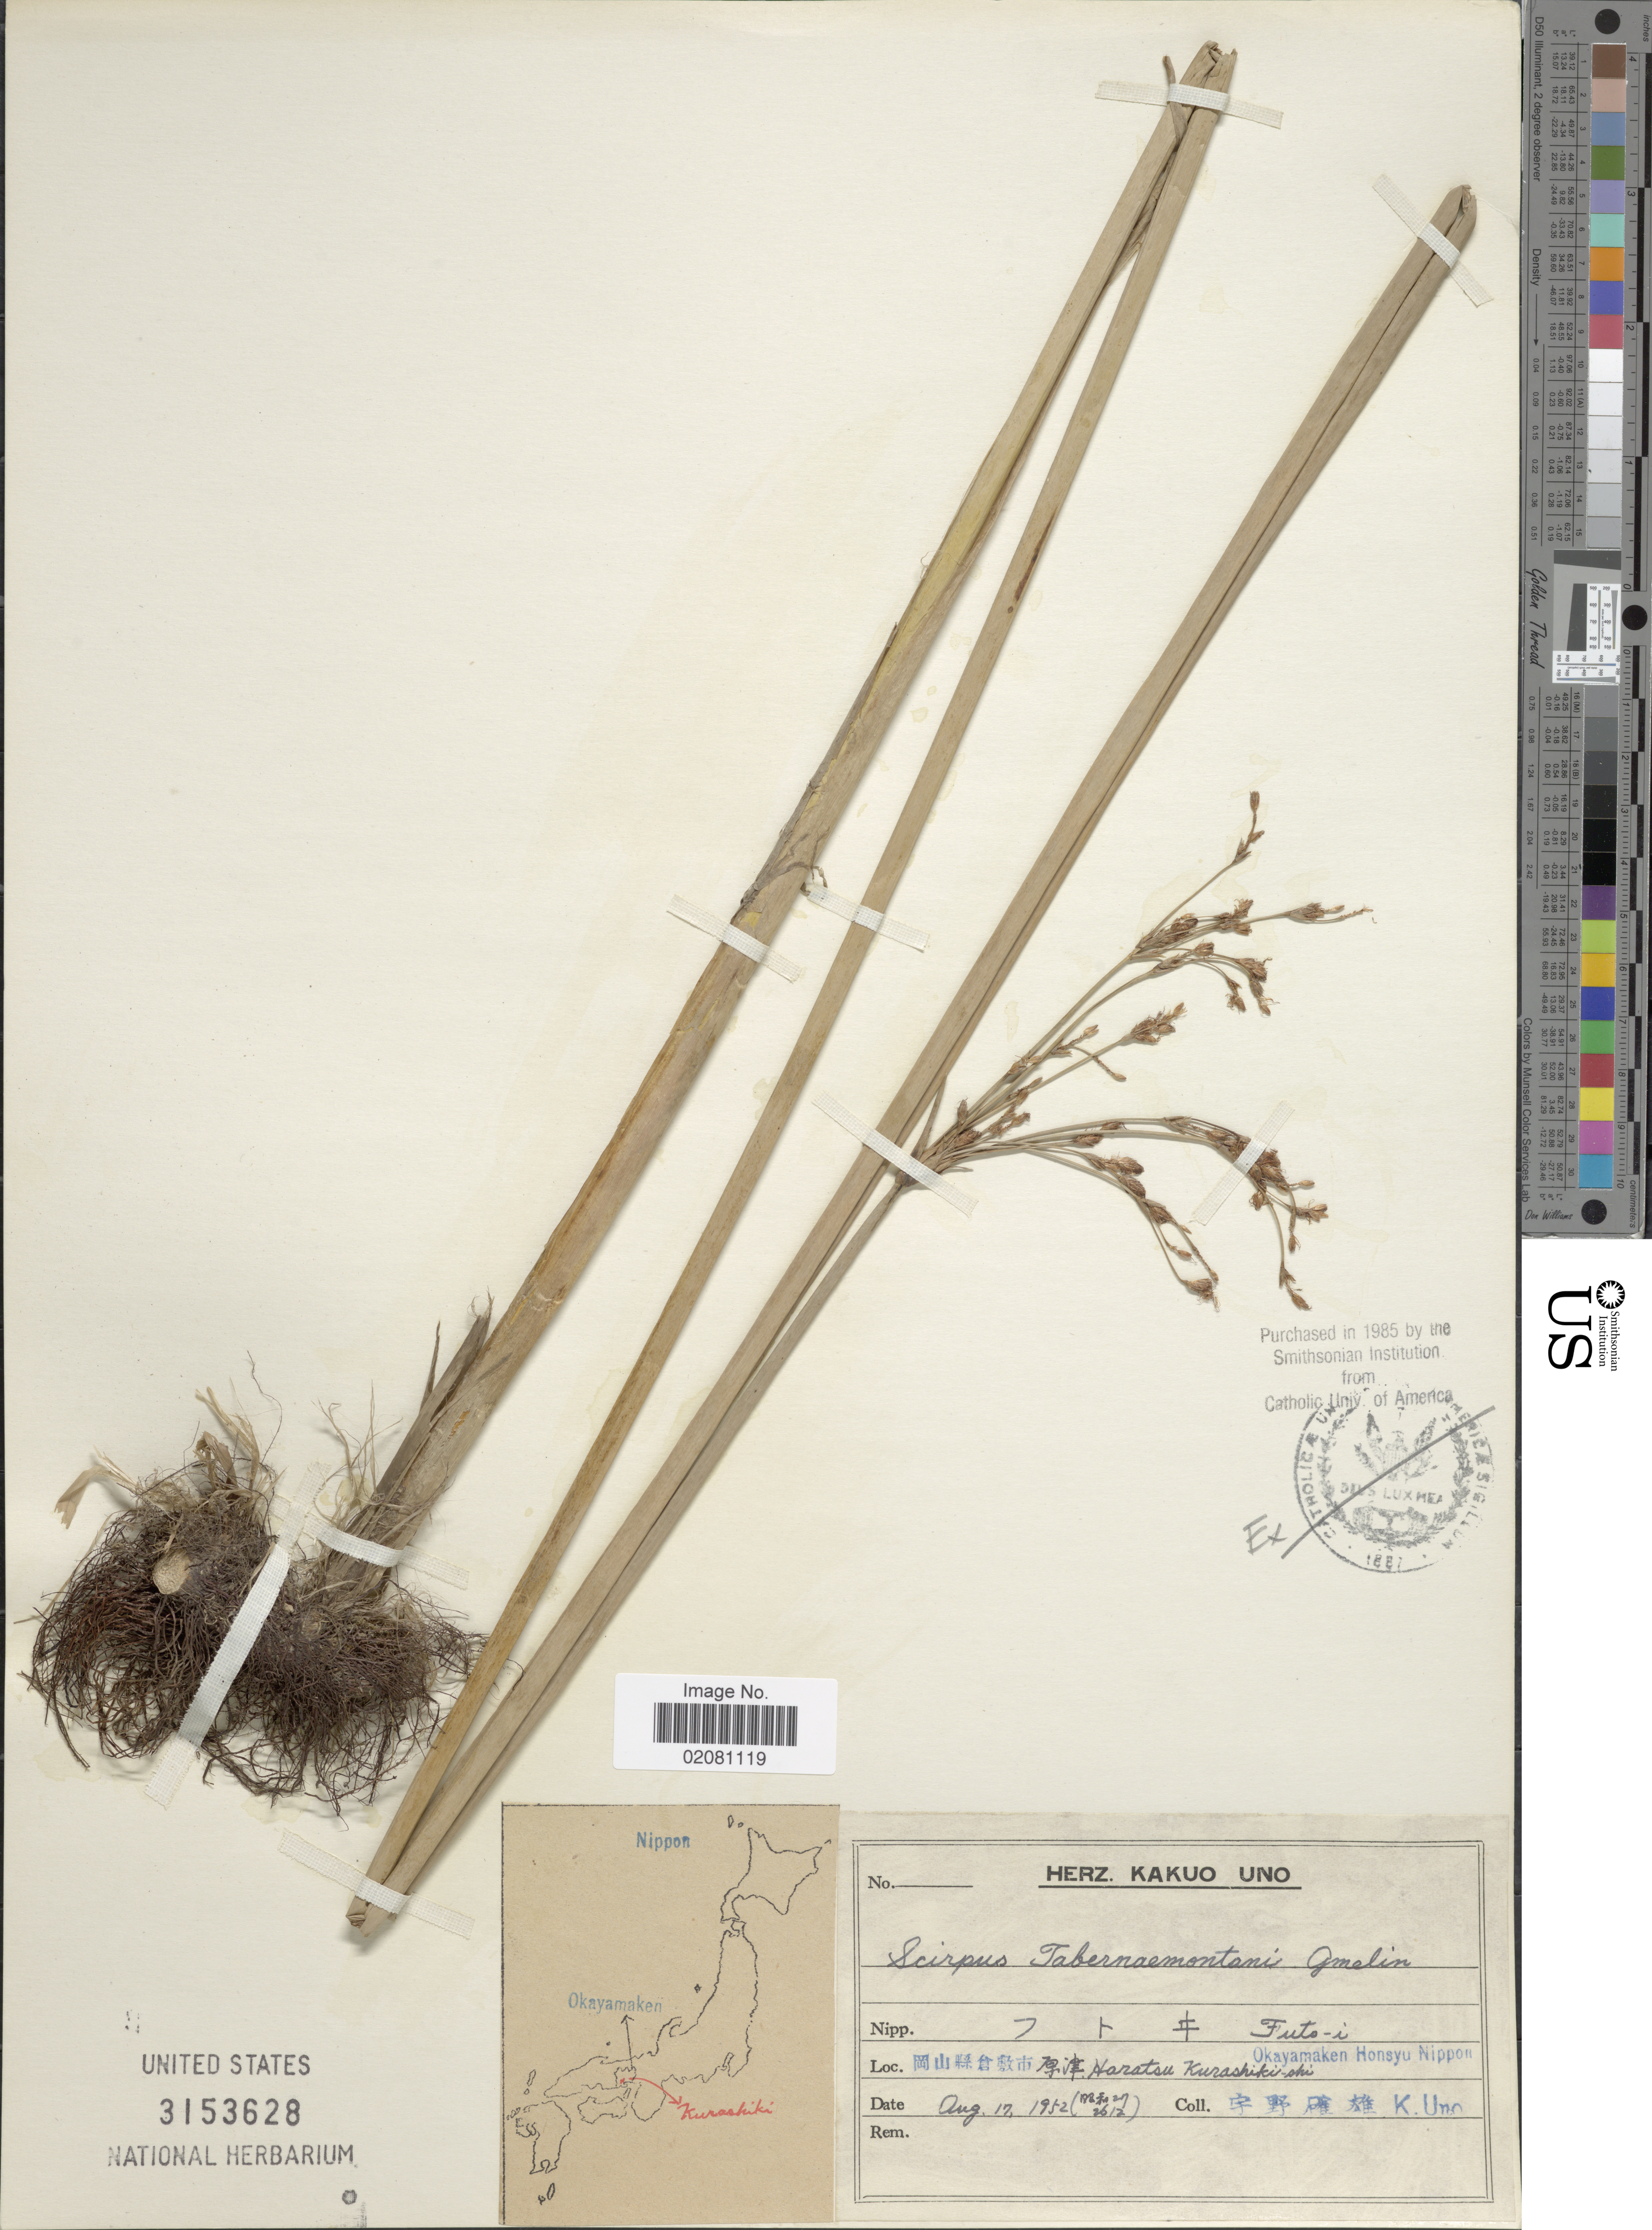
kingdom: Plantae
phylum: Tracheophyta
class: Liliopsida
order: Poales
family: Cyperaceae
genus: Schoenoplectus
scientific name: Schoenoplectus tabernaemontani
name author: (C.C. Gmel.) Palla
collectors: K. Uno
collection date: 1952-08-17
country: Japan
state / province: Okayama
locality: Okayamaken, Honsyu, Nippon.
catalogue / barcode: US 3153628